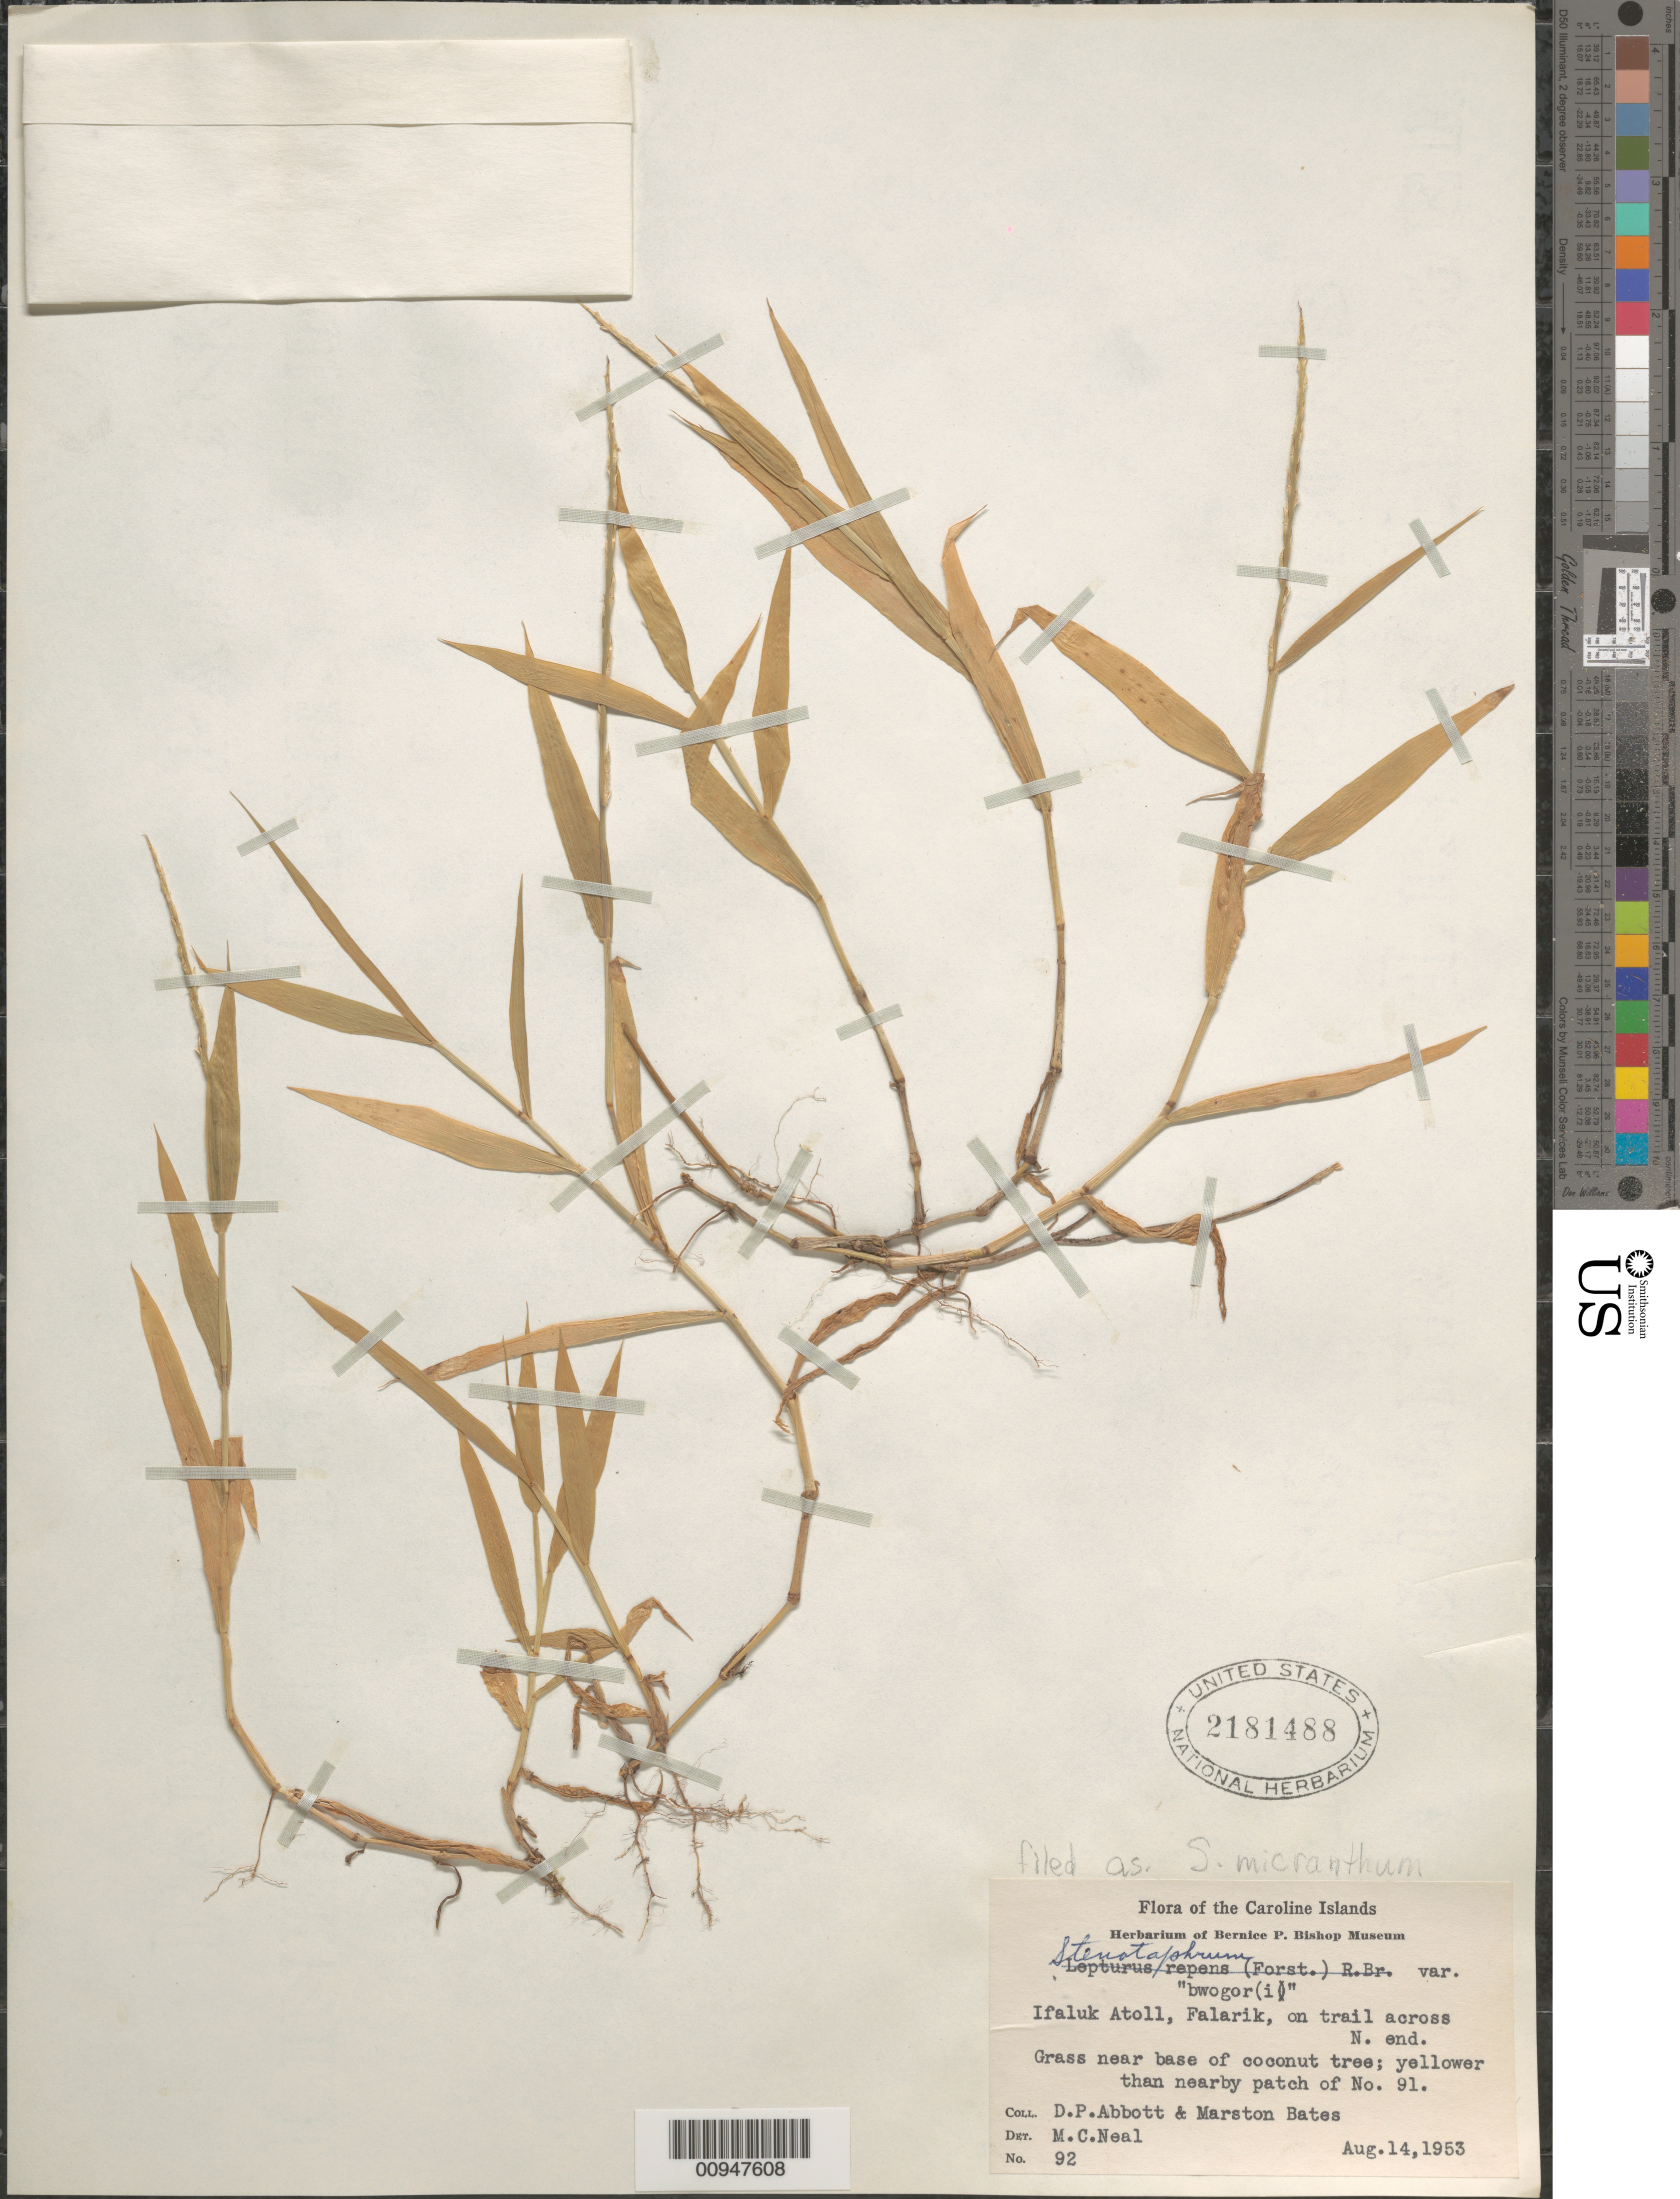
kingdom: Plantae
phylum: Tracheophyta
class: Liliopsida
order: Poales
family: Poaceae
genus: Stenotaphrum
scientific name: Stenotaphrum micranthum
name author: (Desv.) C.E. Hubb.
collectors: D. P. Abbott & M. Bates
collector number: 92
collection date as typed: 14 Aug 1953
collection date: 1953-08-14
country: Micronesia, Federated States of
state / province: Yap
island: Ifalik (Ifaluk) Atoll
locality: Falarik Islet, on trail across N end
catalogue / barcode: US 2181488